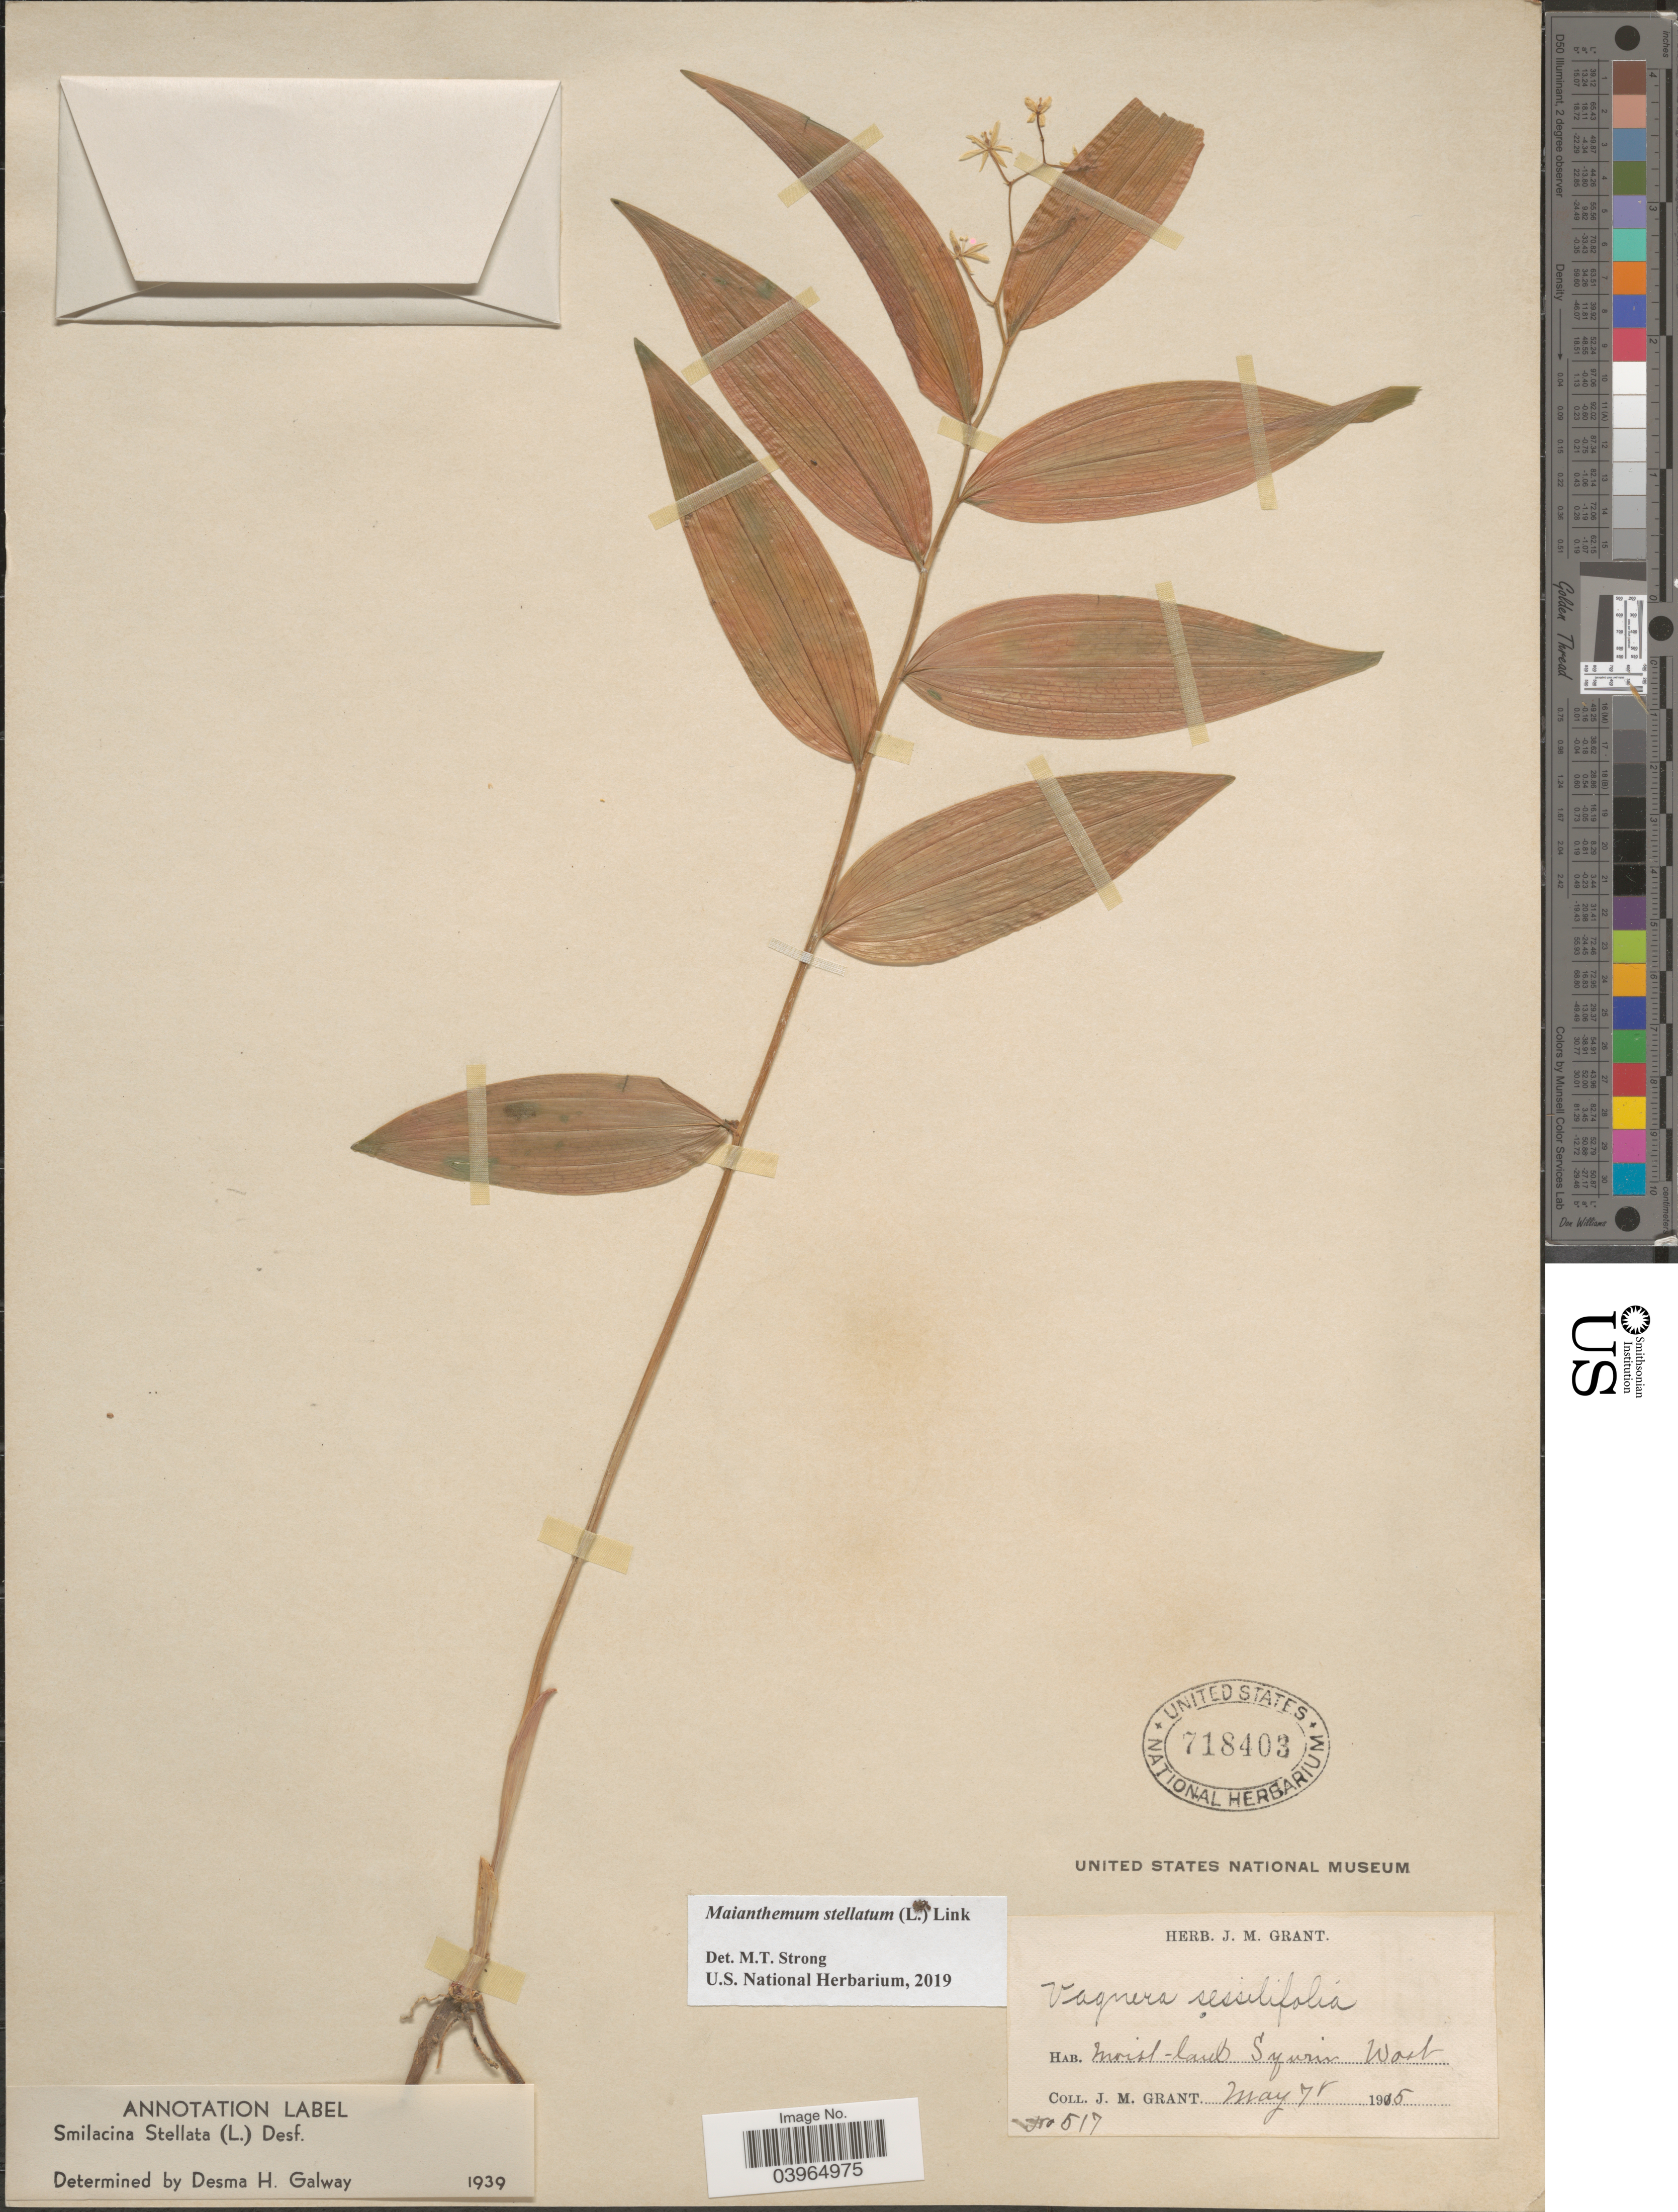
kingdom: Plantae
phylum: Tracheophyta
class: Liliopsida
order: Asparagales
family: Asparagaceae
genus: Maianthemum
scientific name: Maianthemum stellatum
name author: (L.) Link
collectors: J. M. Grant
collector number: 517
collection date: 1915-05-07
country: United States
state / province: Washington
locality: Sequim.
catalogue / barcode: US 718403